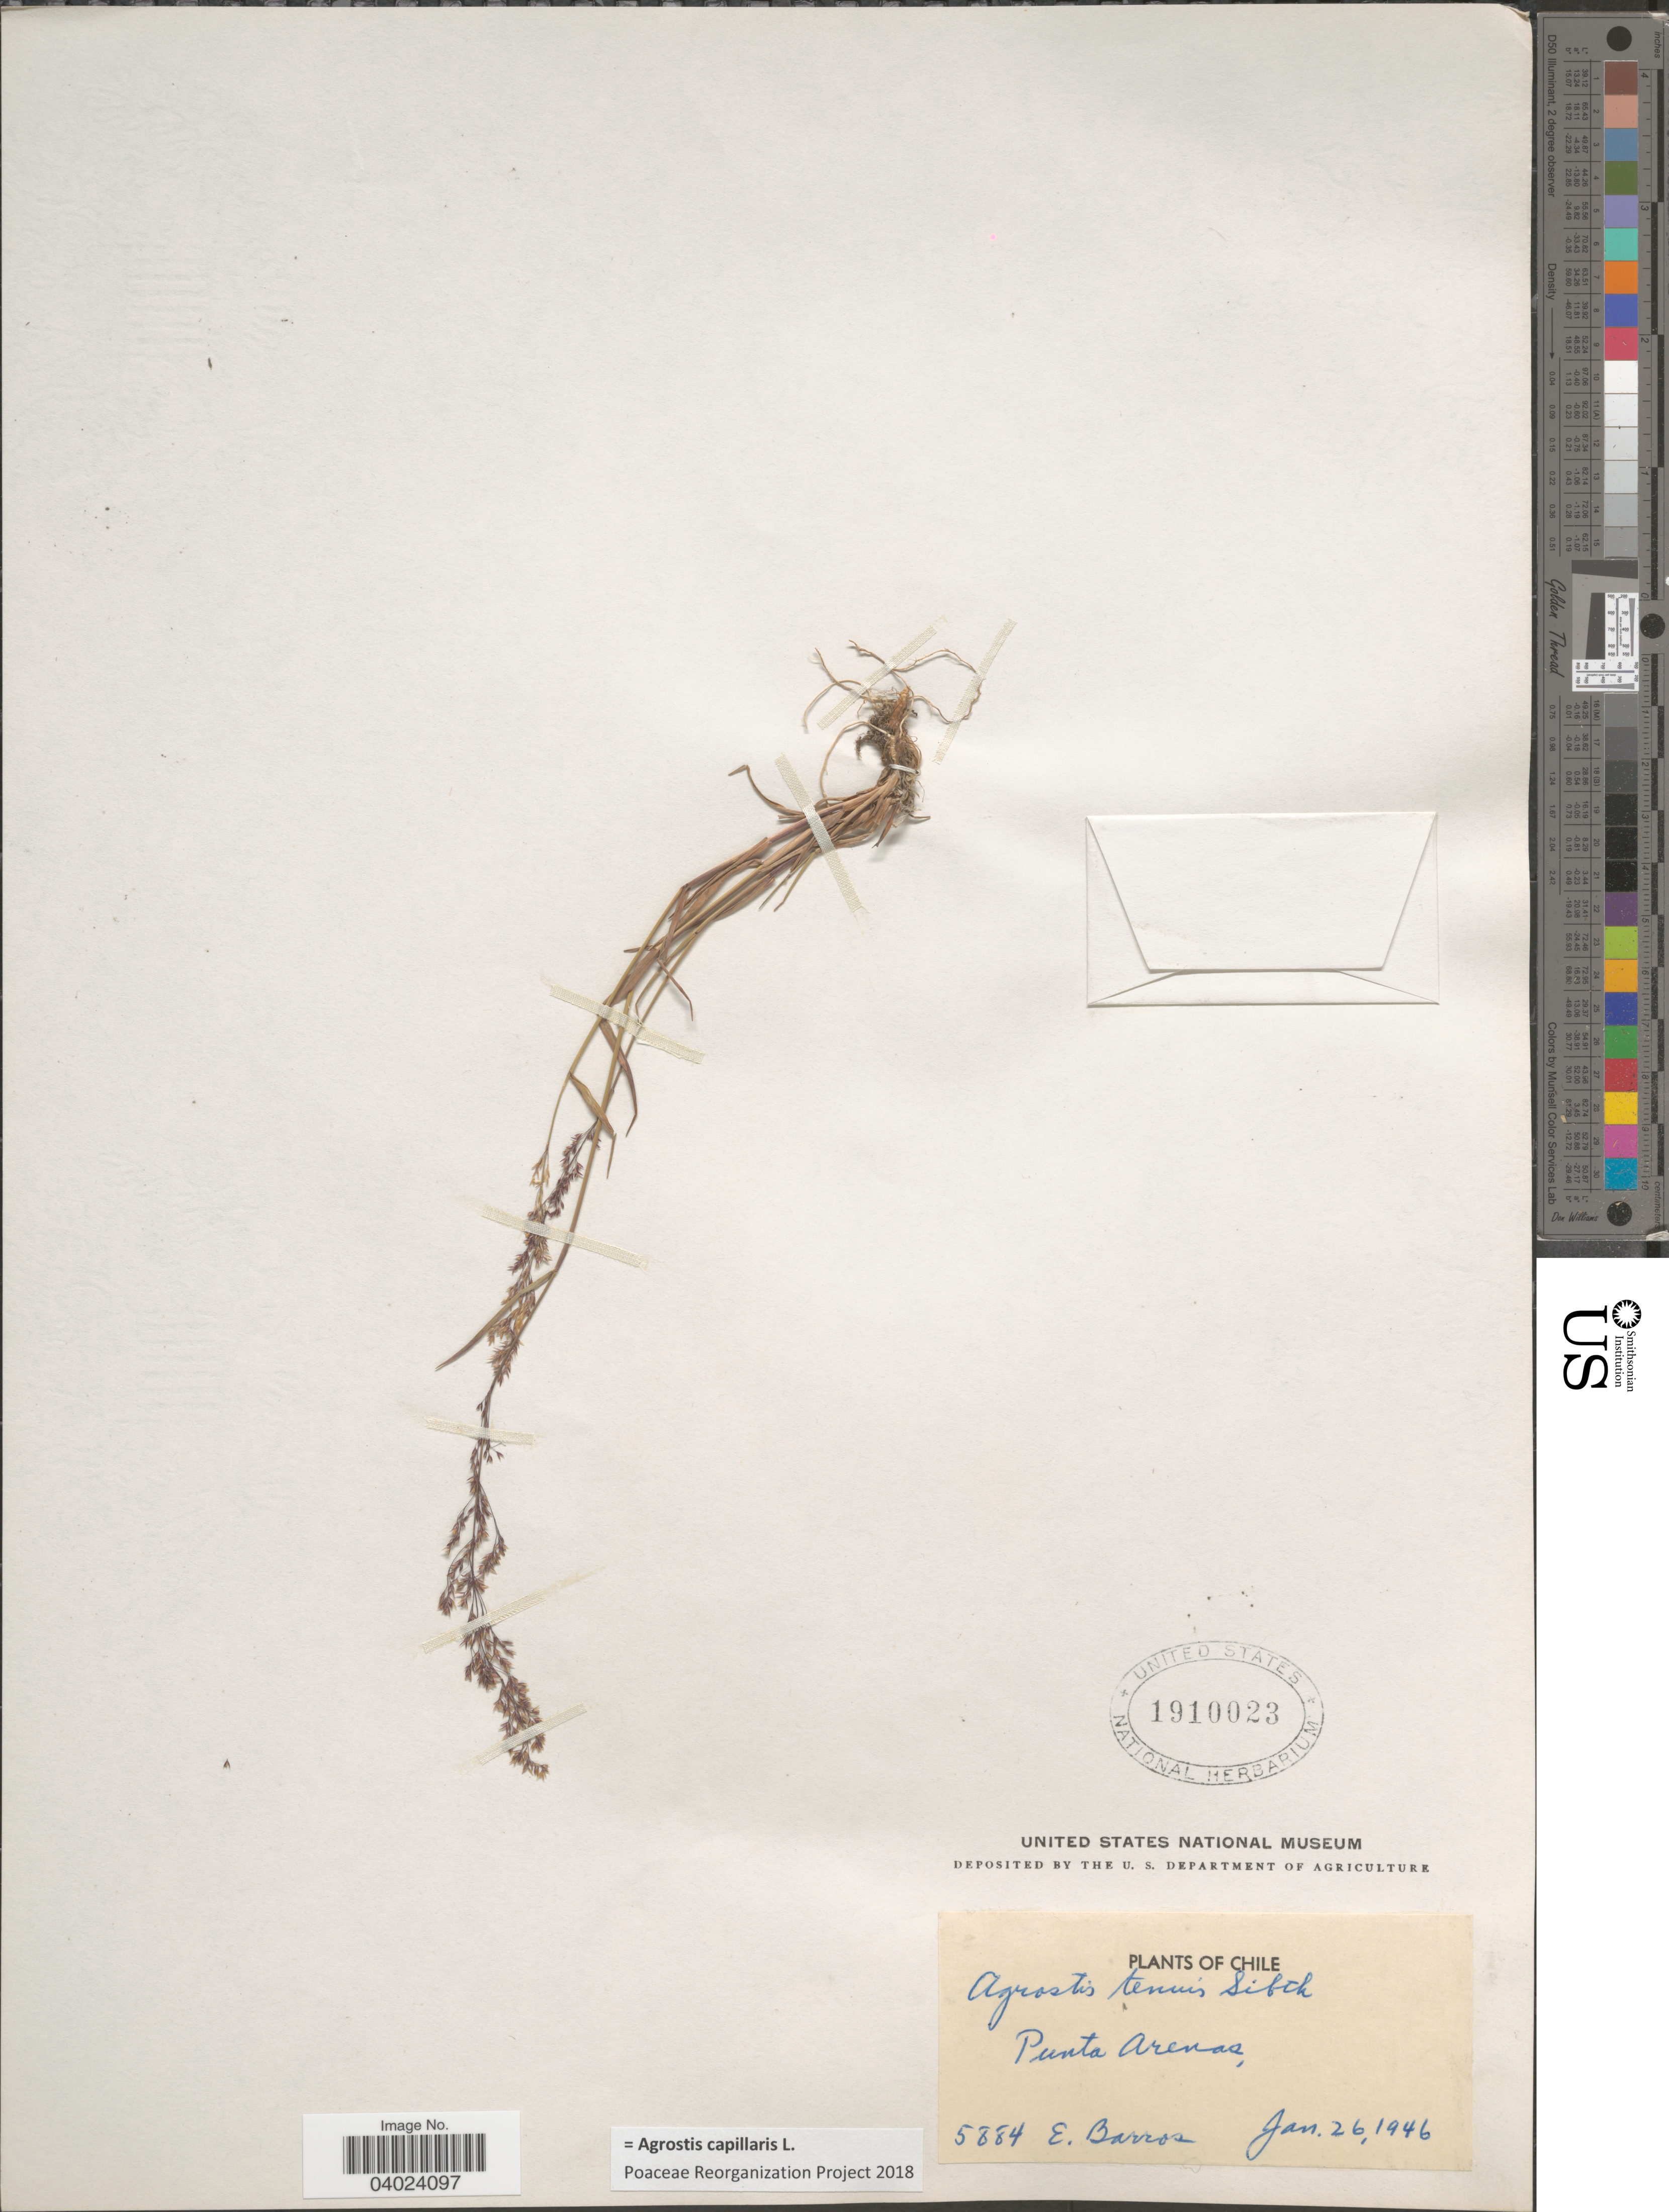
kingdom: Plantae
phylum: Tracheophyta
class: Liliopsida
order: Poales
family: Poaceae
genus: Agrostis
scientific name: Agrostis capillaris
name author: L.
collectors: E. Barros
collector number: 5884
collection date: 1946-01-26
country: Chile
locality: Punta Arenas.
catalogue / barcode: US 1910023